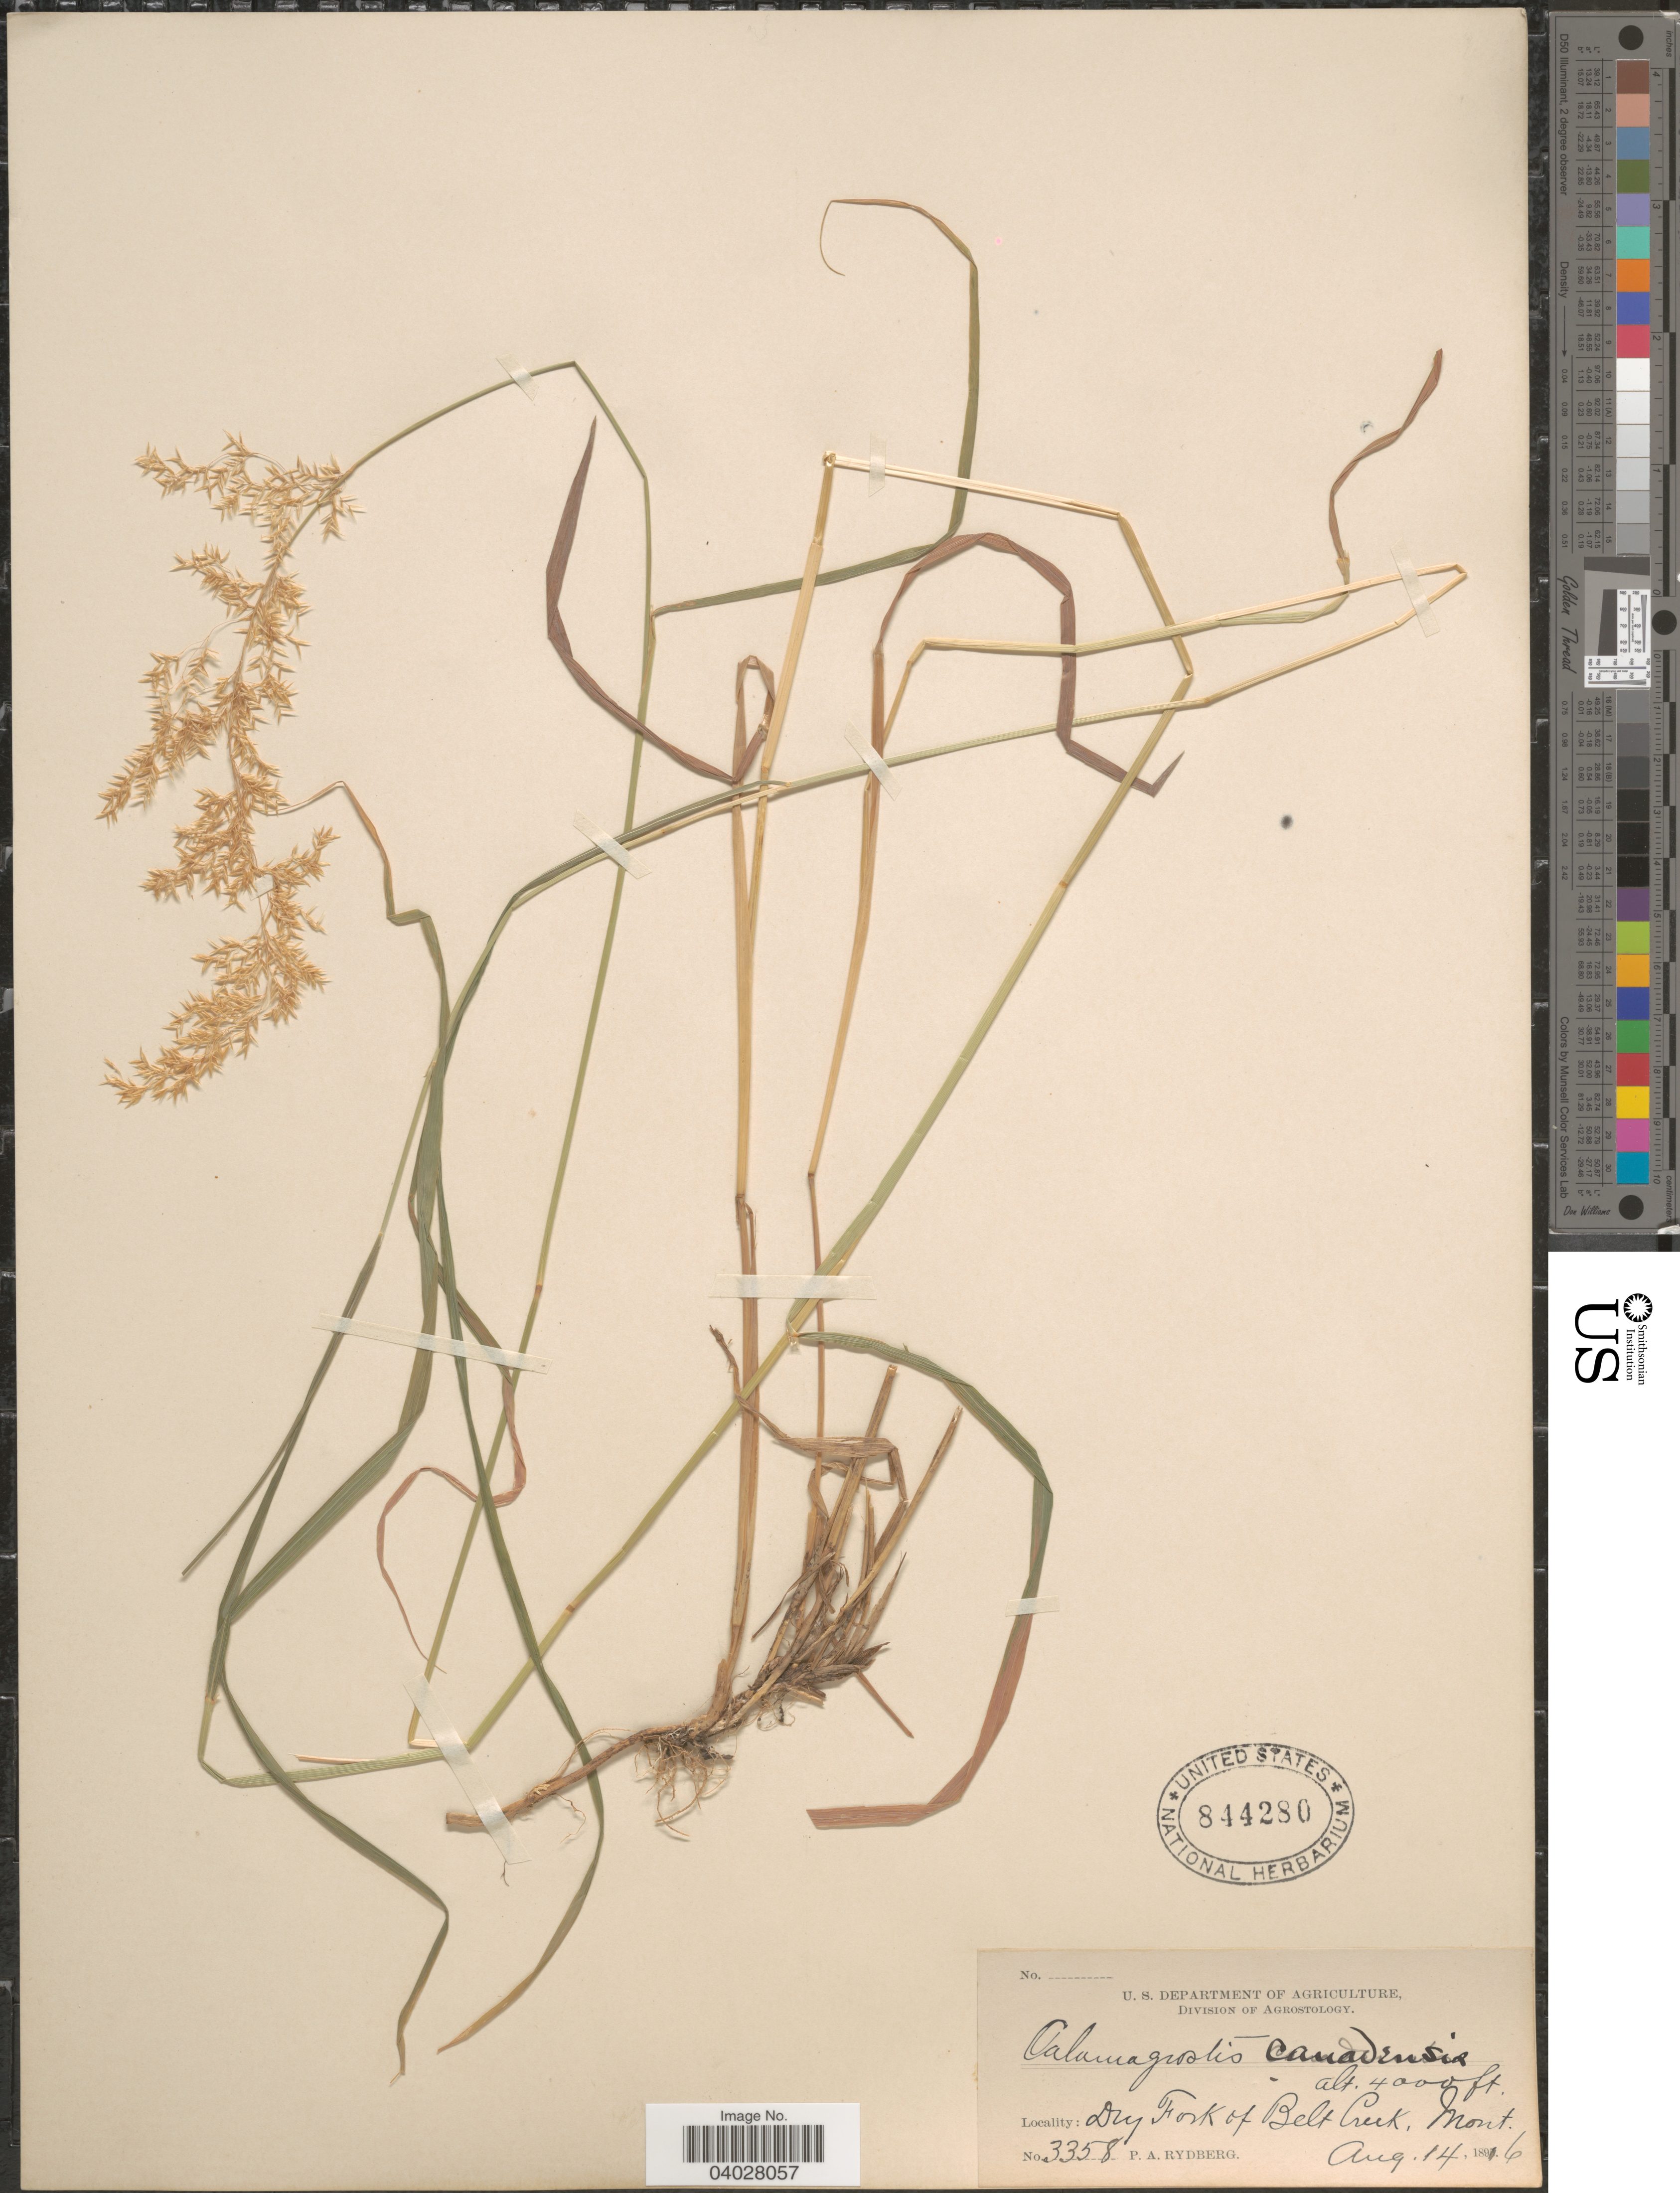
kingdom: Plantae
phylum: Tracheophyta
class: Liliopsida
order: Poales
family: Poaceae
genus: Calamagrostis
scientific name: Calamagrostis canadensis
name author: (Michx.) P. Beauv.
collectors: P. A. Rydberg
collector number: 3358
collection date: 1896-08-14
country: United States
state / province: Montana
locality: Dry Fork of Belt Creek.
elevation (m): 1219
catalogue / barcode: US 844280